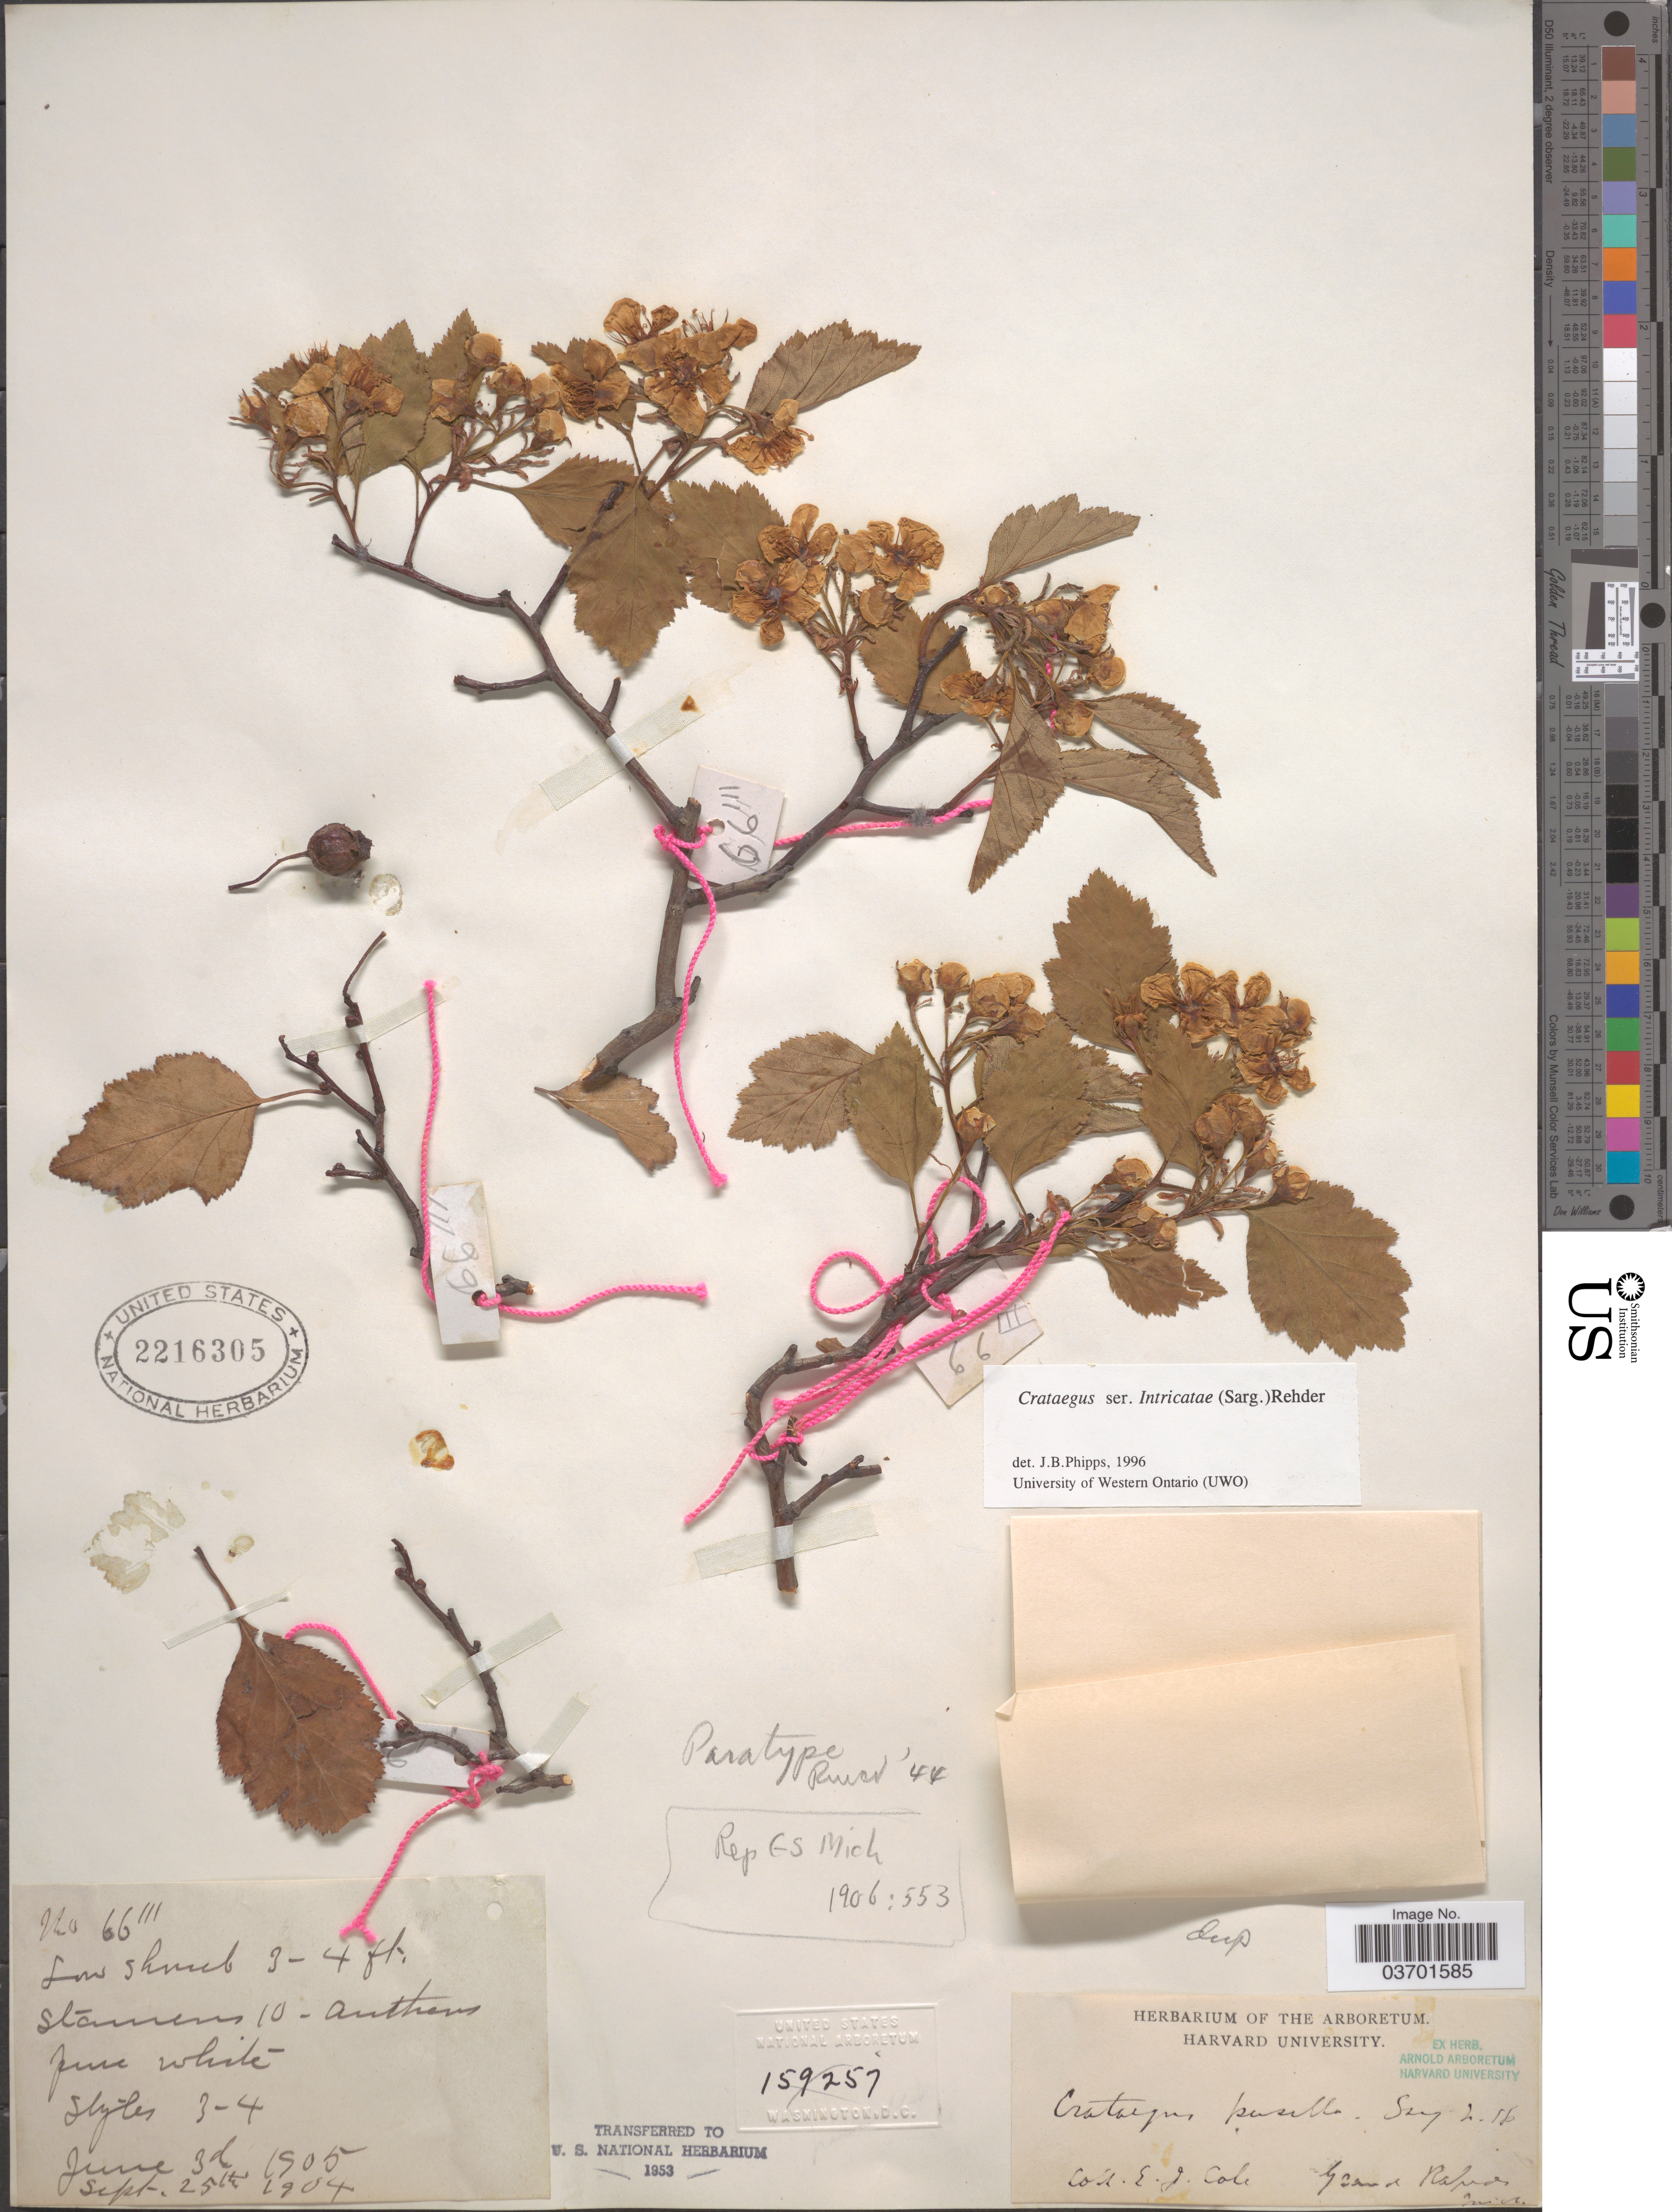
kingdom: Plantae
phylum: Tracheophyta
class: Magnoliopsida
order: Rosales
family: Rosaceae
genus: Crataegus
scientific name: Crataegus pusilla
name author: Sarg.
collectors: E. Cole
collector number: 66111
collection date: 1904-09-25/1905-06-03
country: United States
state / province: Michigan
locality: Grand Rapids.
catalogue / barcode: US 2216305